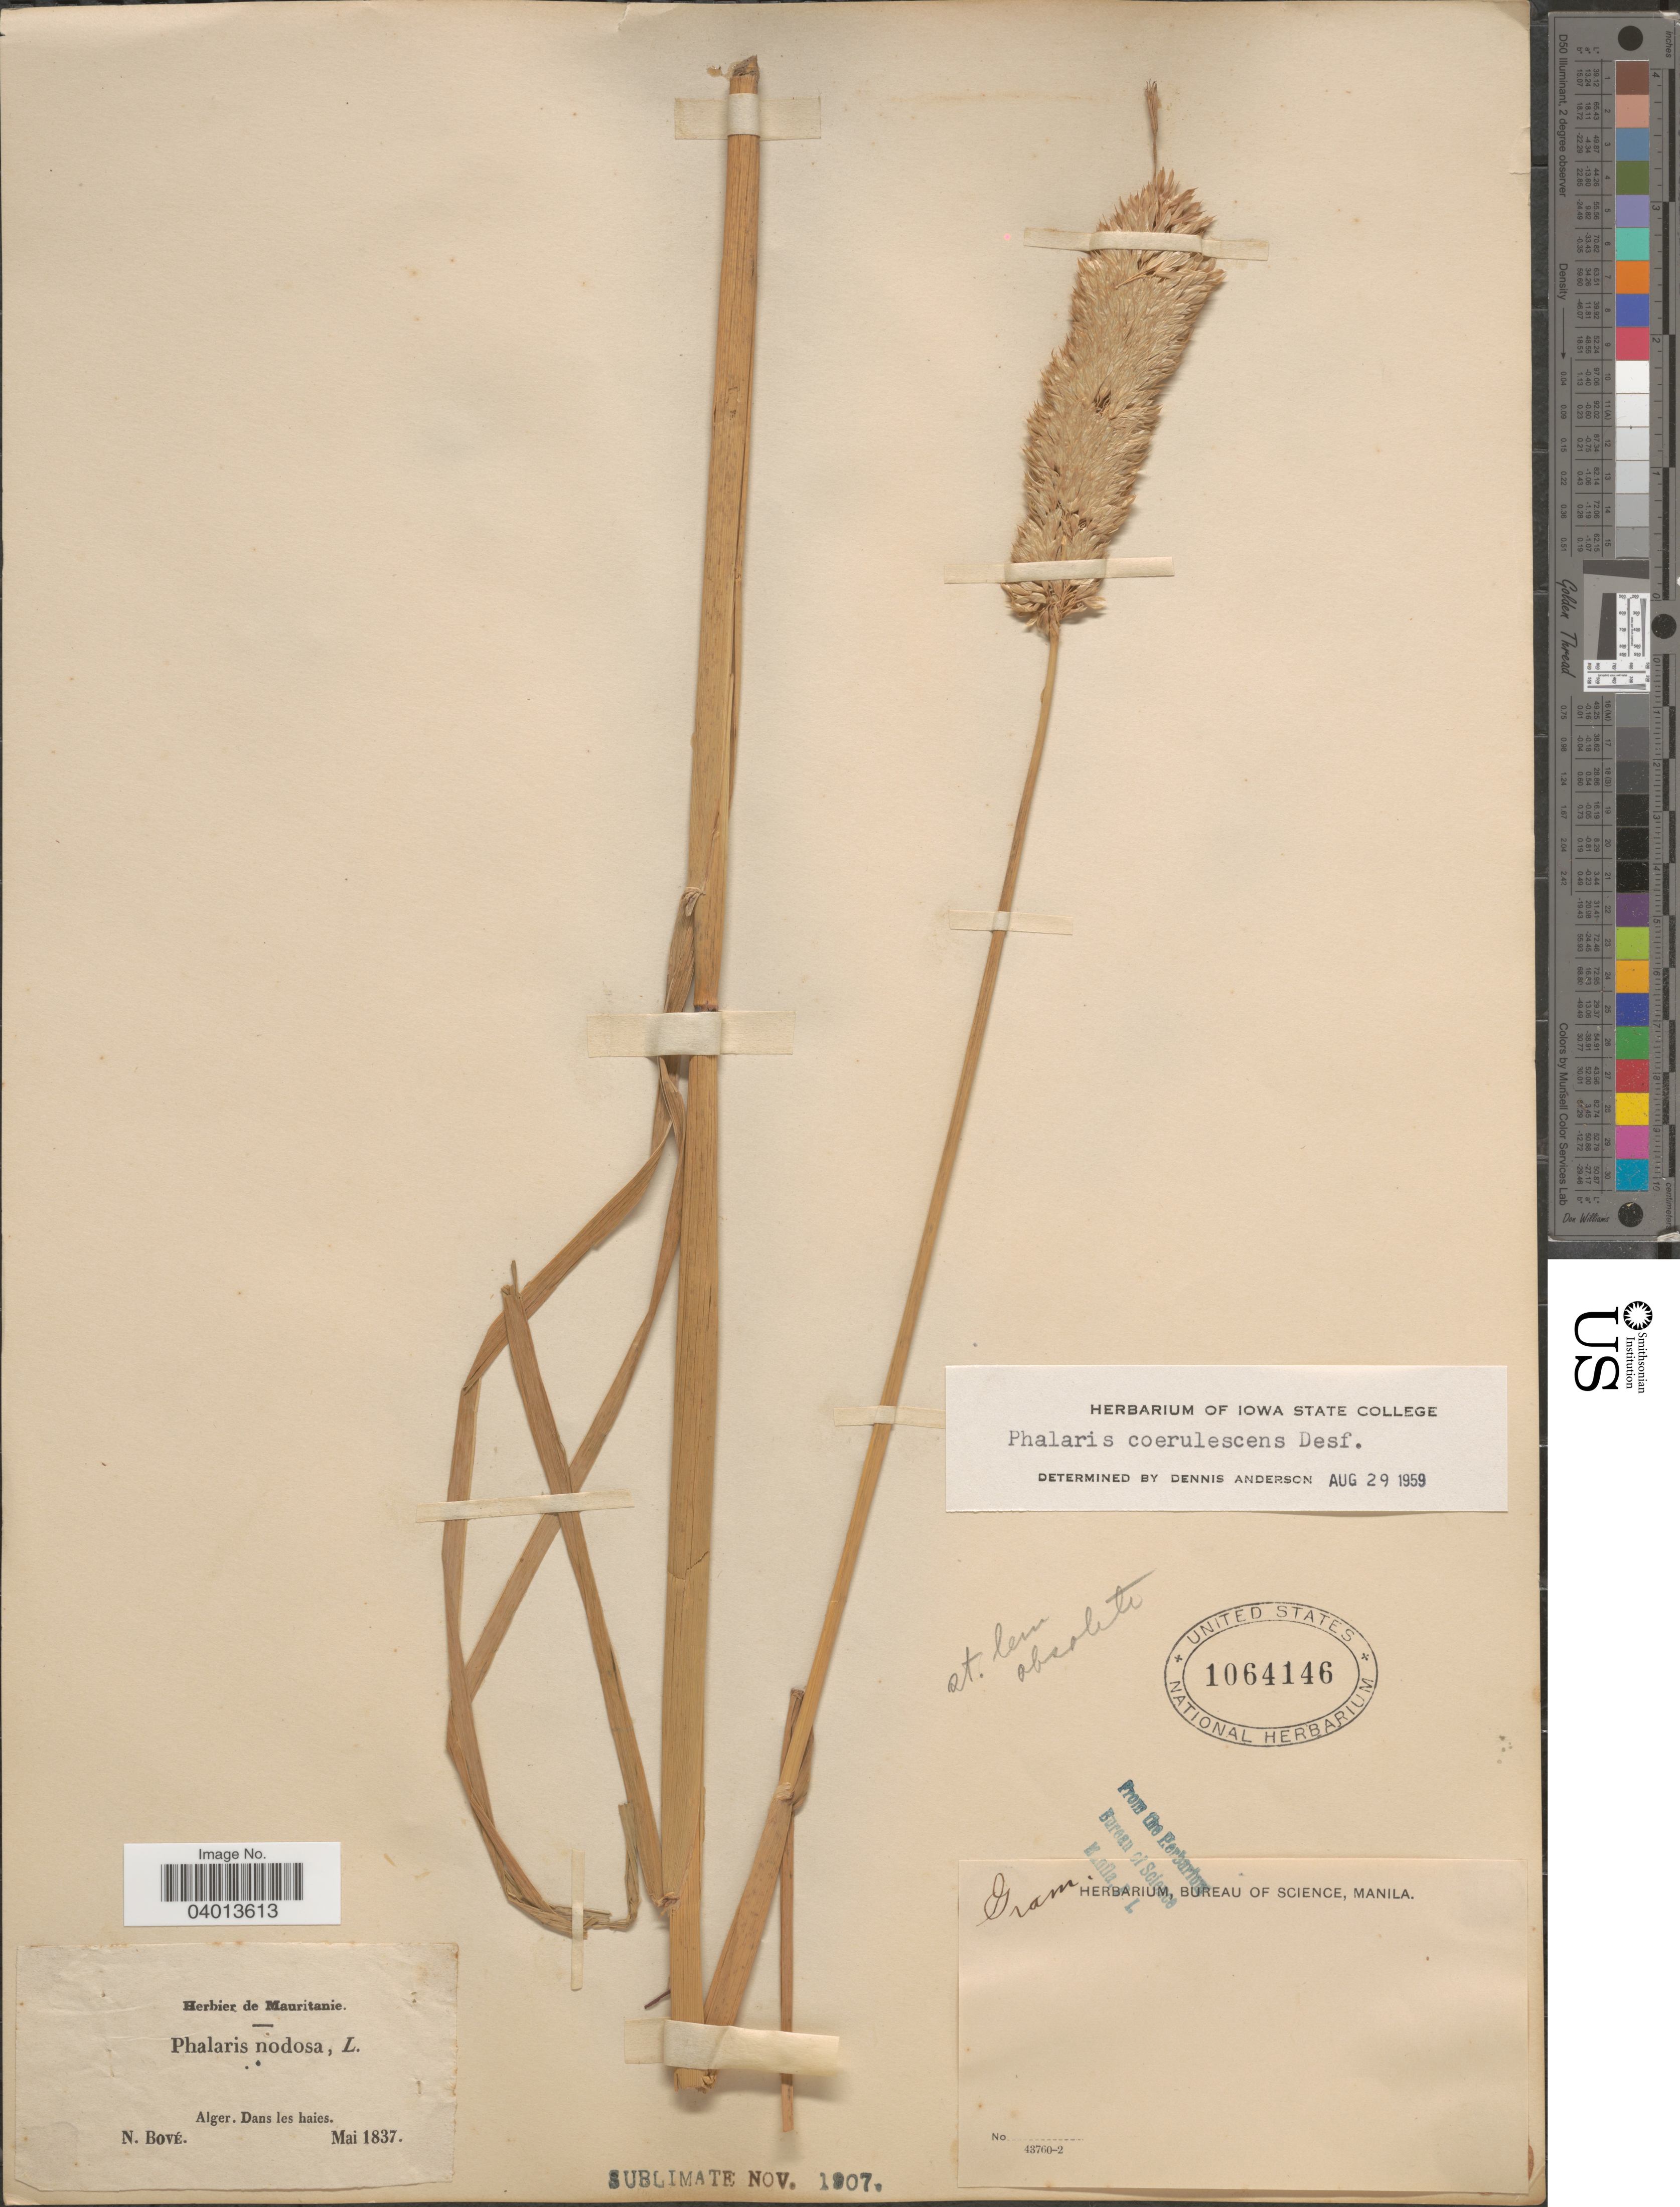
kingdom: Plantae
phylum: Tracheophyta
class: Liliopsida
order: Poales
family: Poaceae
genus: Phalaris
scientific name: Phalaris coerulescens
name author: Desf.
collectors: N. Bové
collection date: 1837-05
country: Algeria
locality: Alger. Dans les haies.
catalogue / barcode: US 1064146